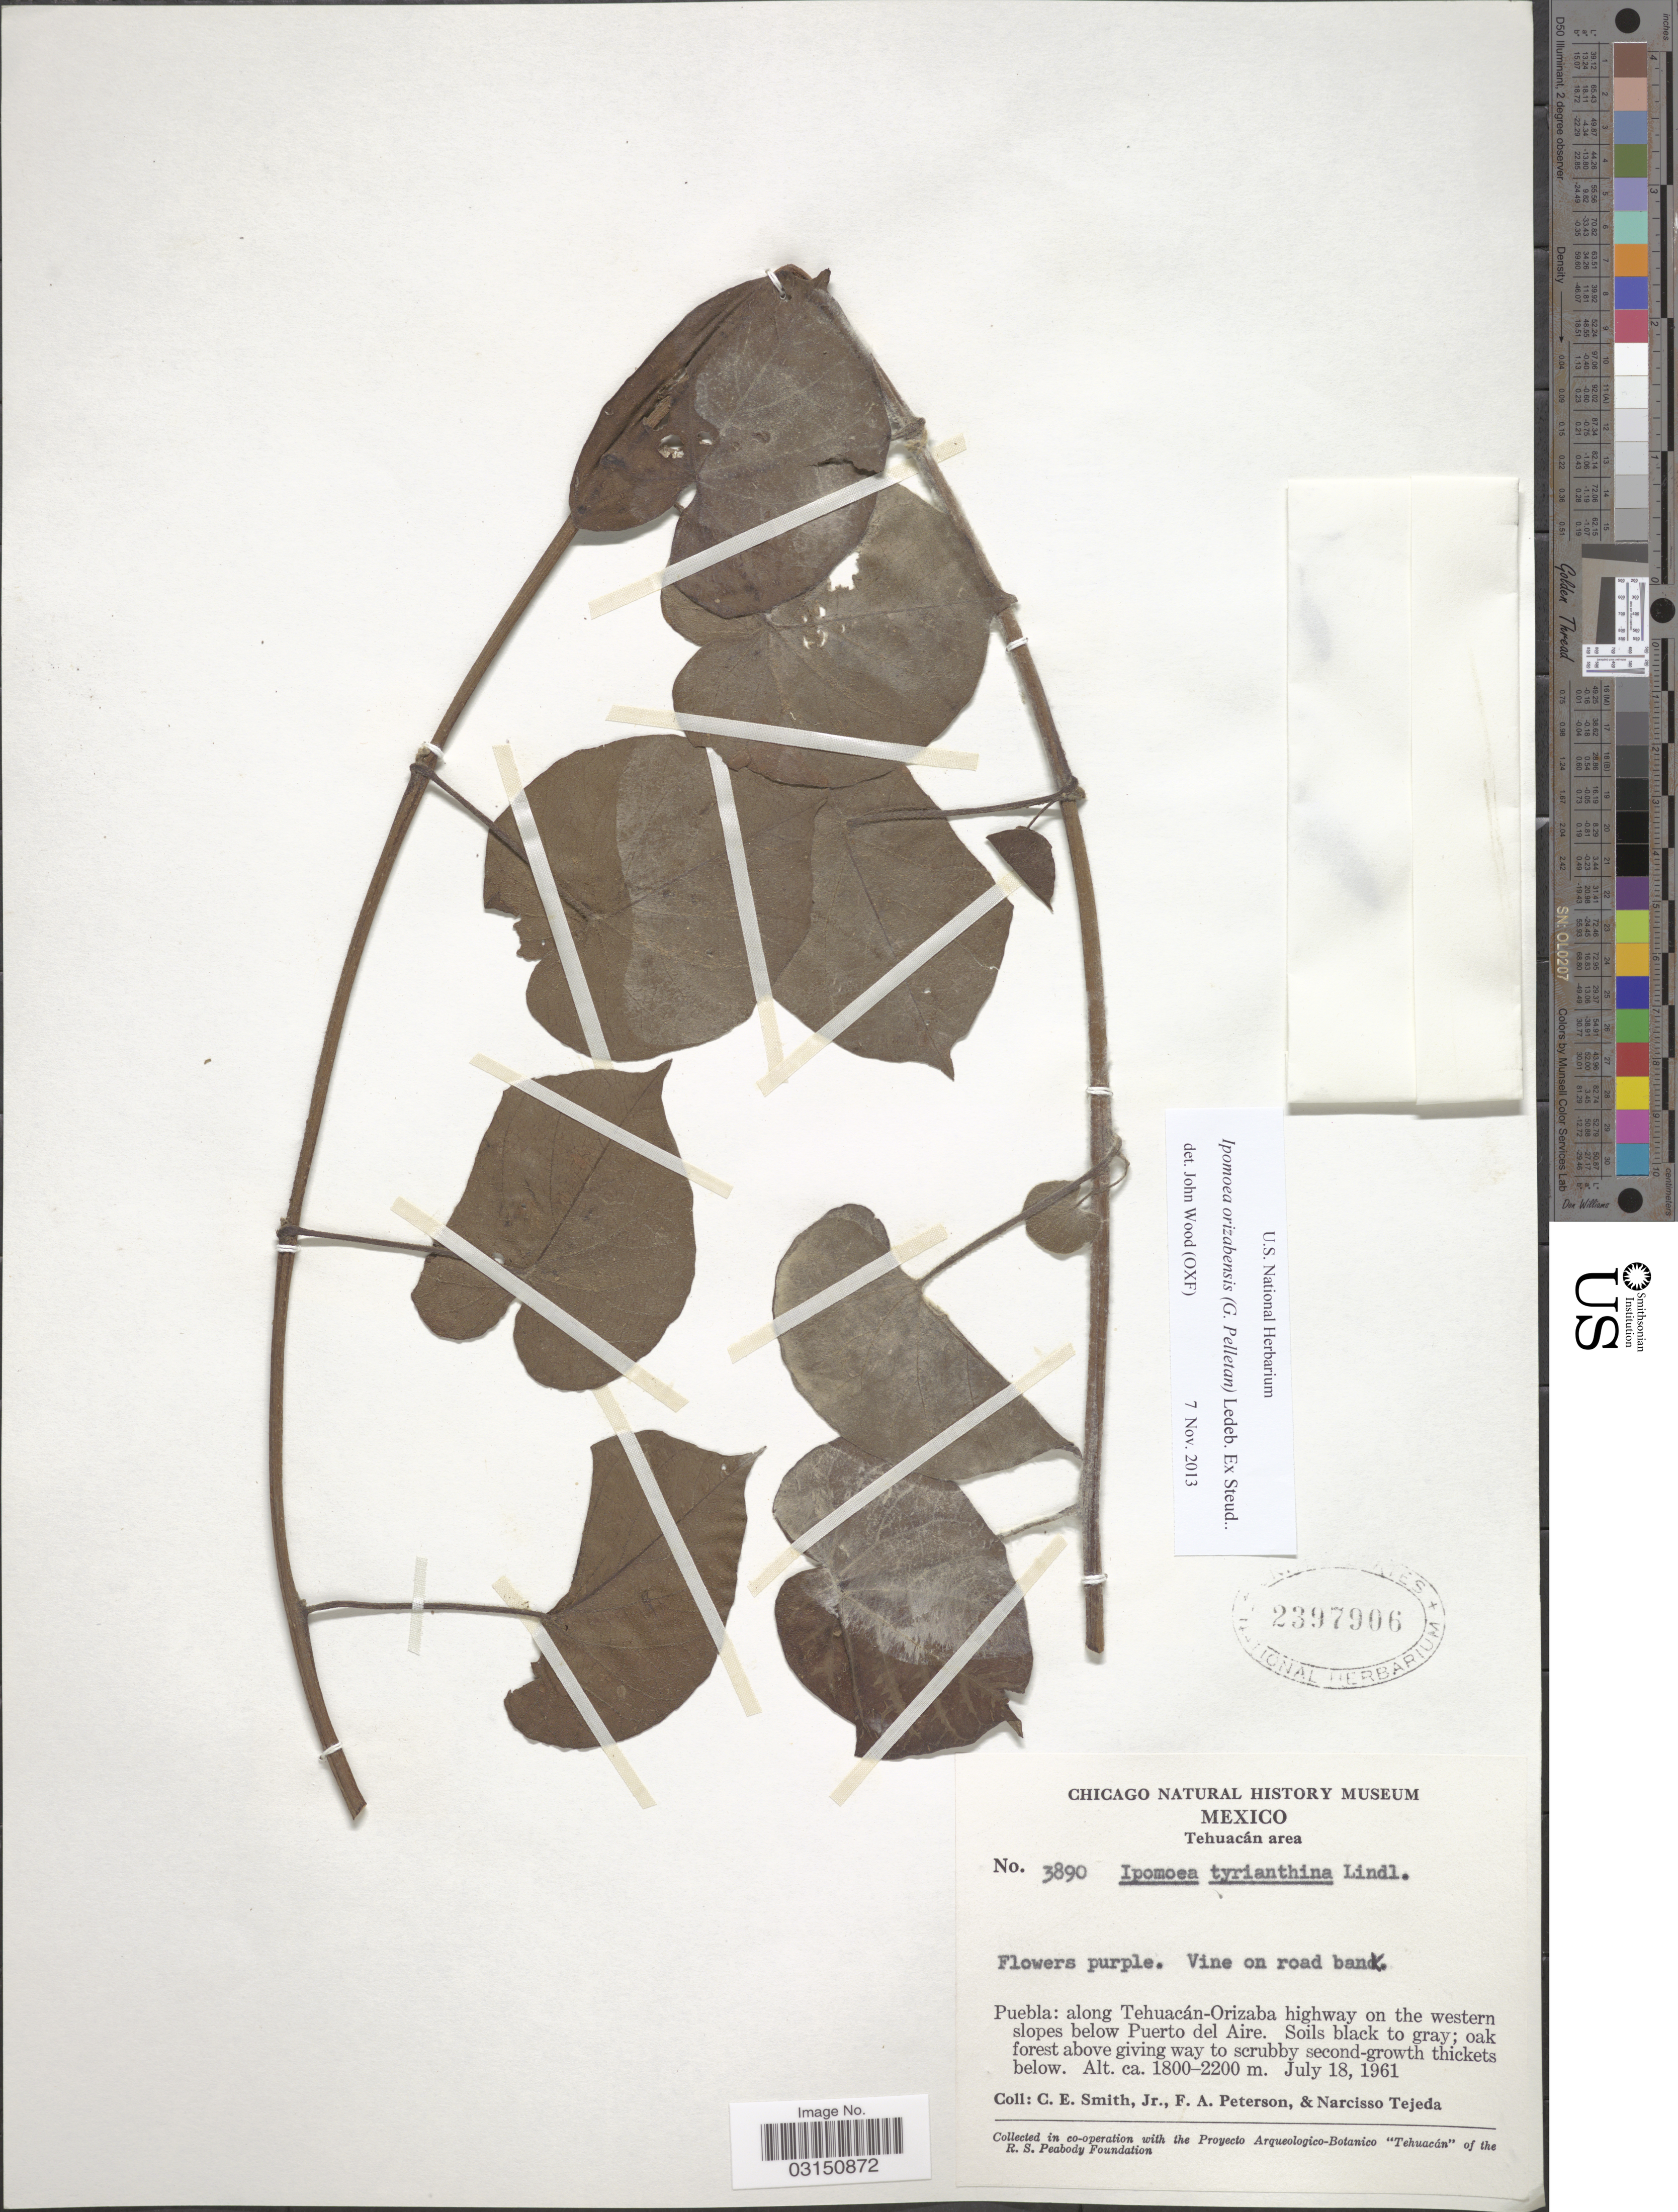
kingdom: Plantae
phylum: Tracheophyta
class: Magnoliopsida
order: Solanales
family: Convolvulaceae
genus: Ipomoea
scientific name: Ipomoea orizabensis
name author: (G. Pelletan) Ledeb. ex Steud.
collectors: C. E. Smith Jr., F. A. Peterson & N. Tejeda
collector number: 3890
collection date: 1961-07-18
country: Mexico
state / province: Puebla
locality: Along Tehuacán-Orizaba highway on the western slopes below Puerto del Aire.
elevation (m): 1800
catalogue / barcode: US 2397906